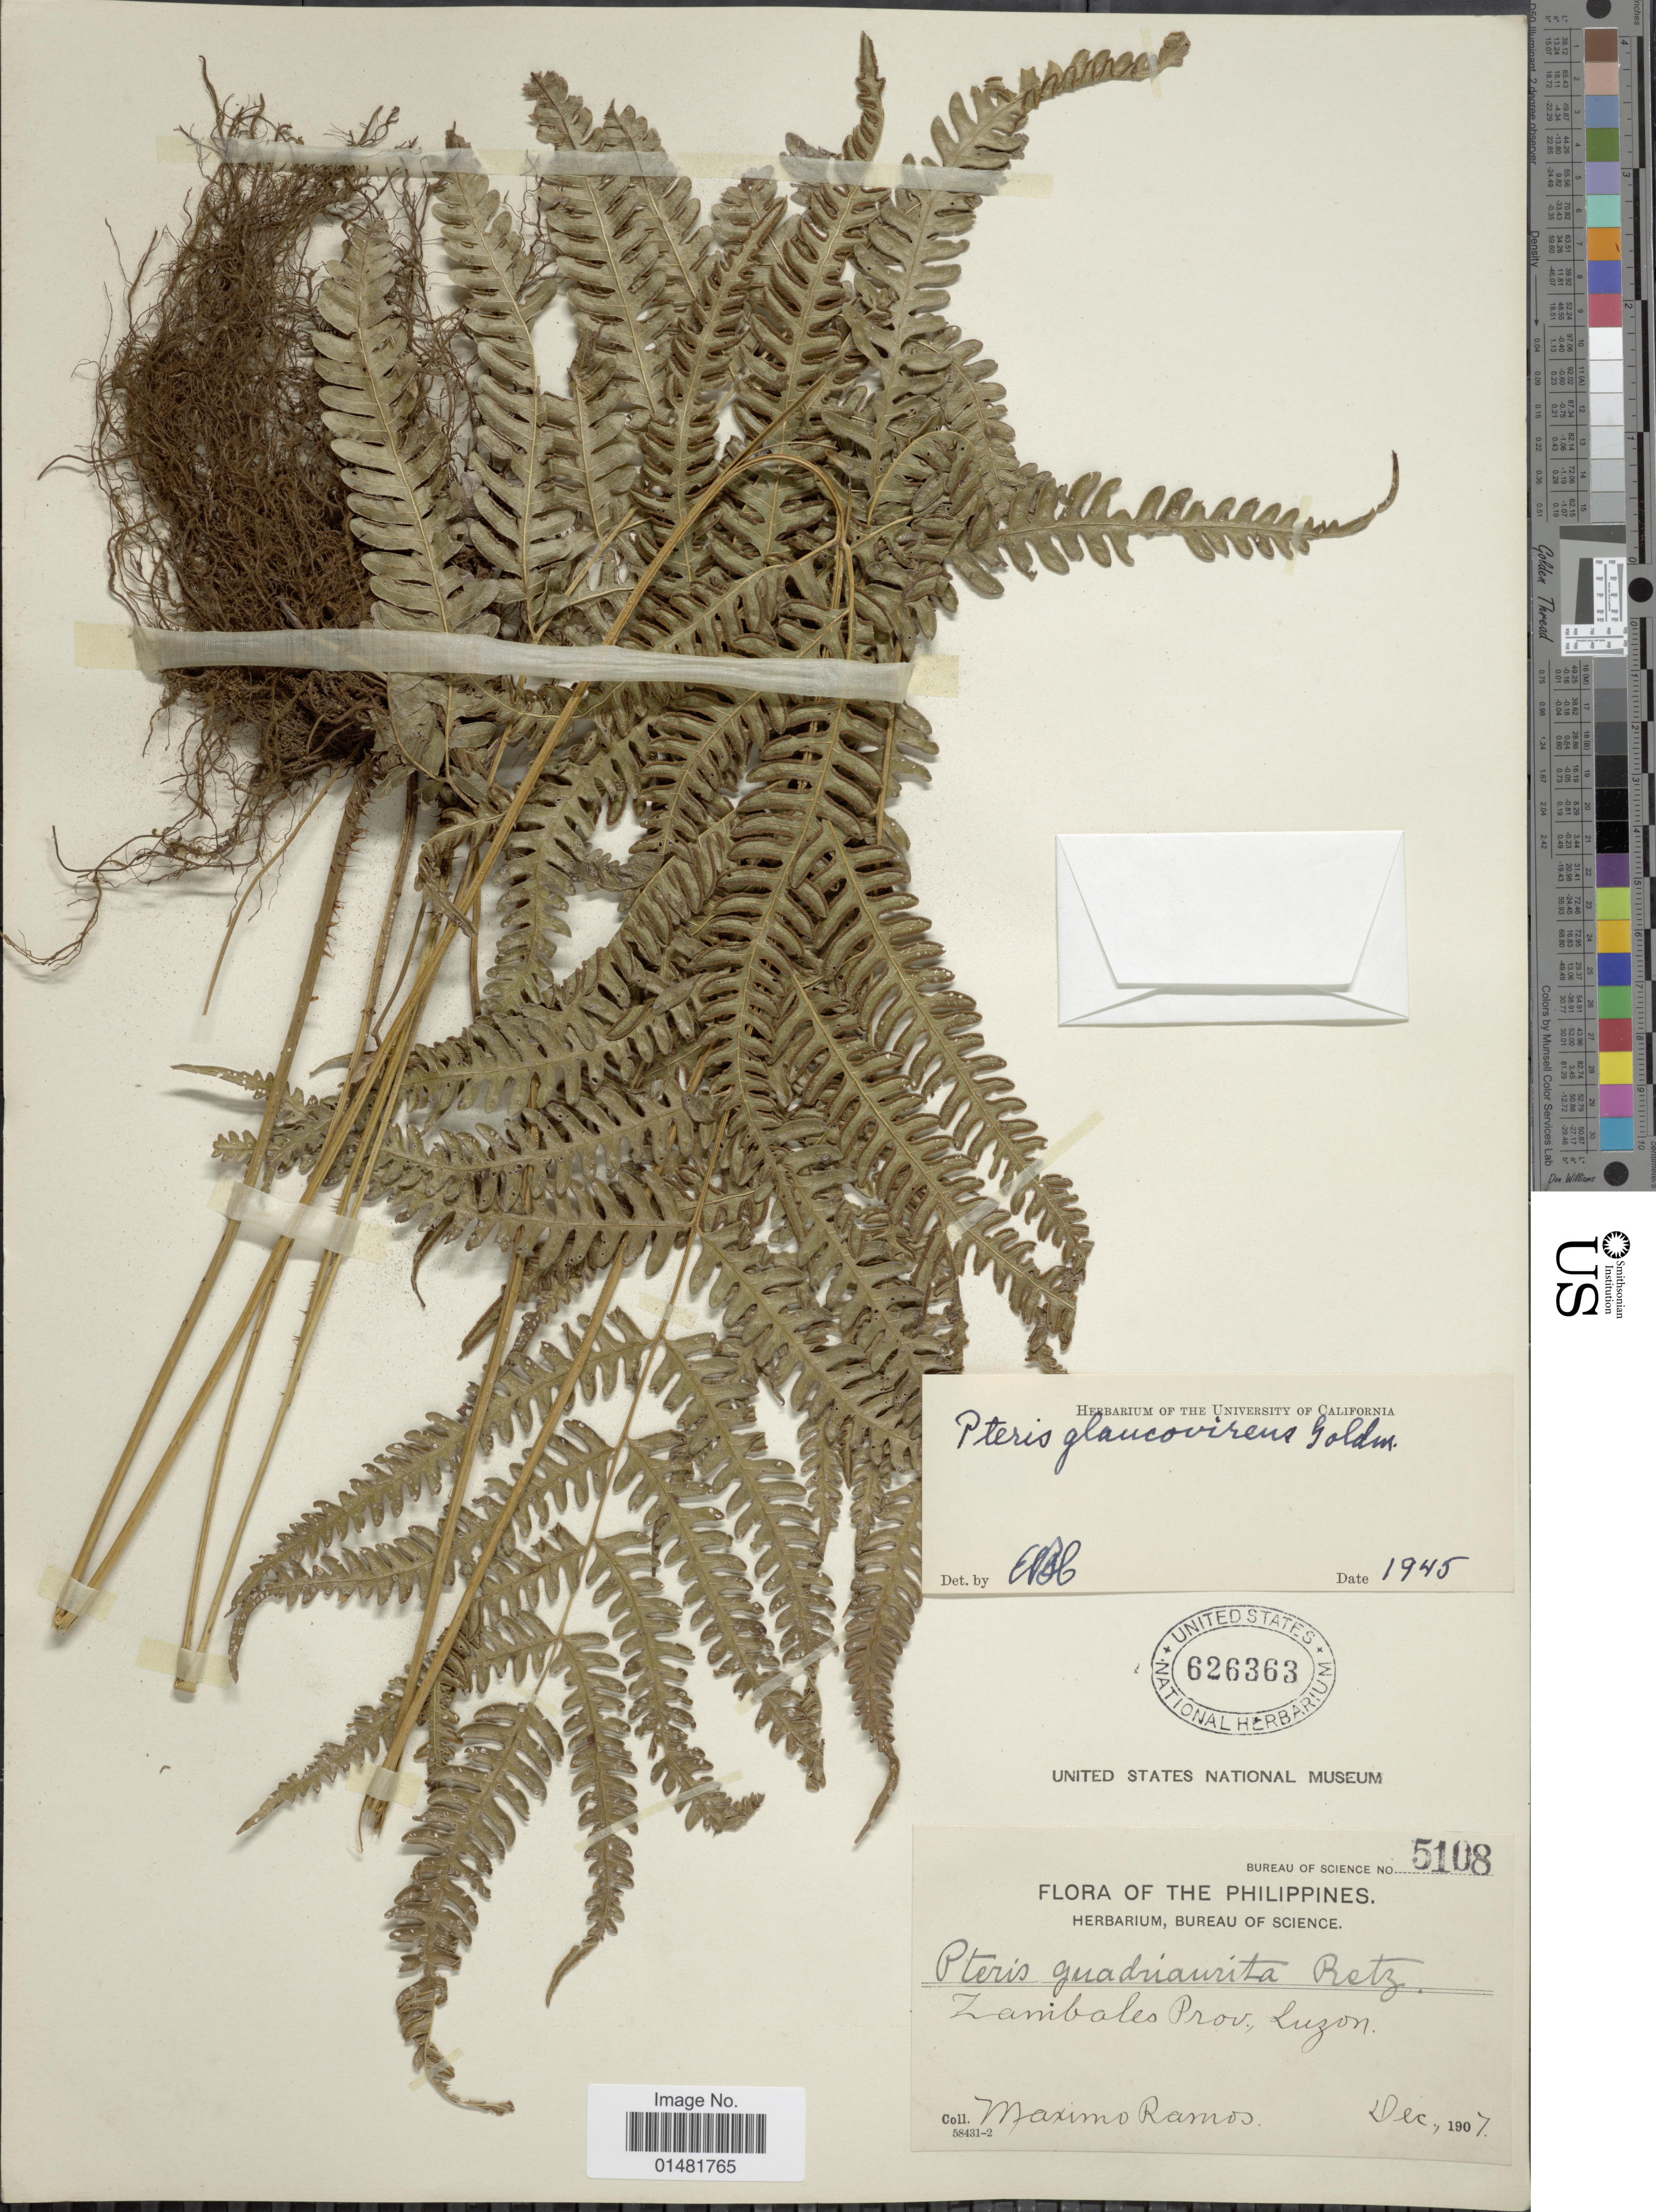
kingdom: Plantae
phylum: Tracheophyta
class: Polypodiopsida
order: Polypodiales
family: Pteridaceae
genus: Pteris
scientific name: Pteris glaucovirens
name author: Goldm.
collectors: M. Ramos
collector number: Bureau of Science 5108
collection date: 1907-12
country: Philippines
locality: Zanibales Prov, Luzon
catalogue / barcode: US 626363